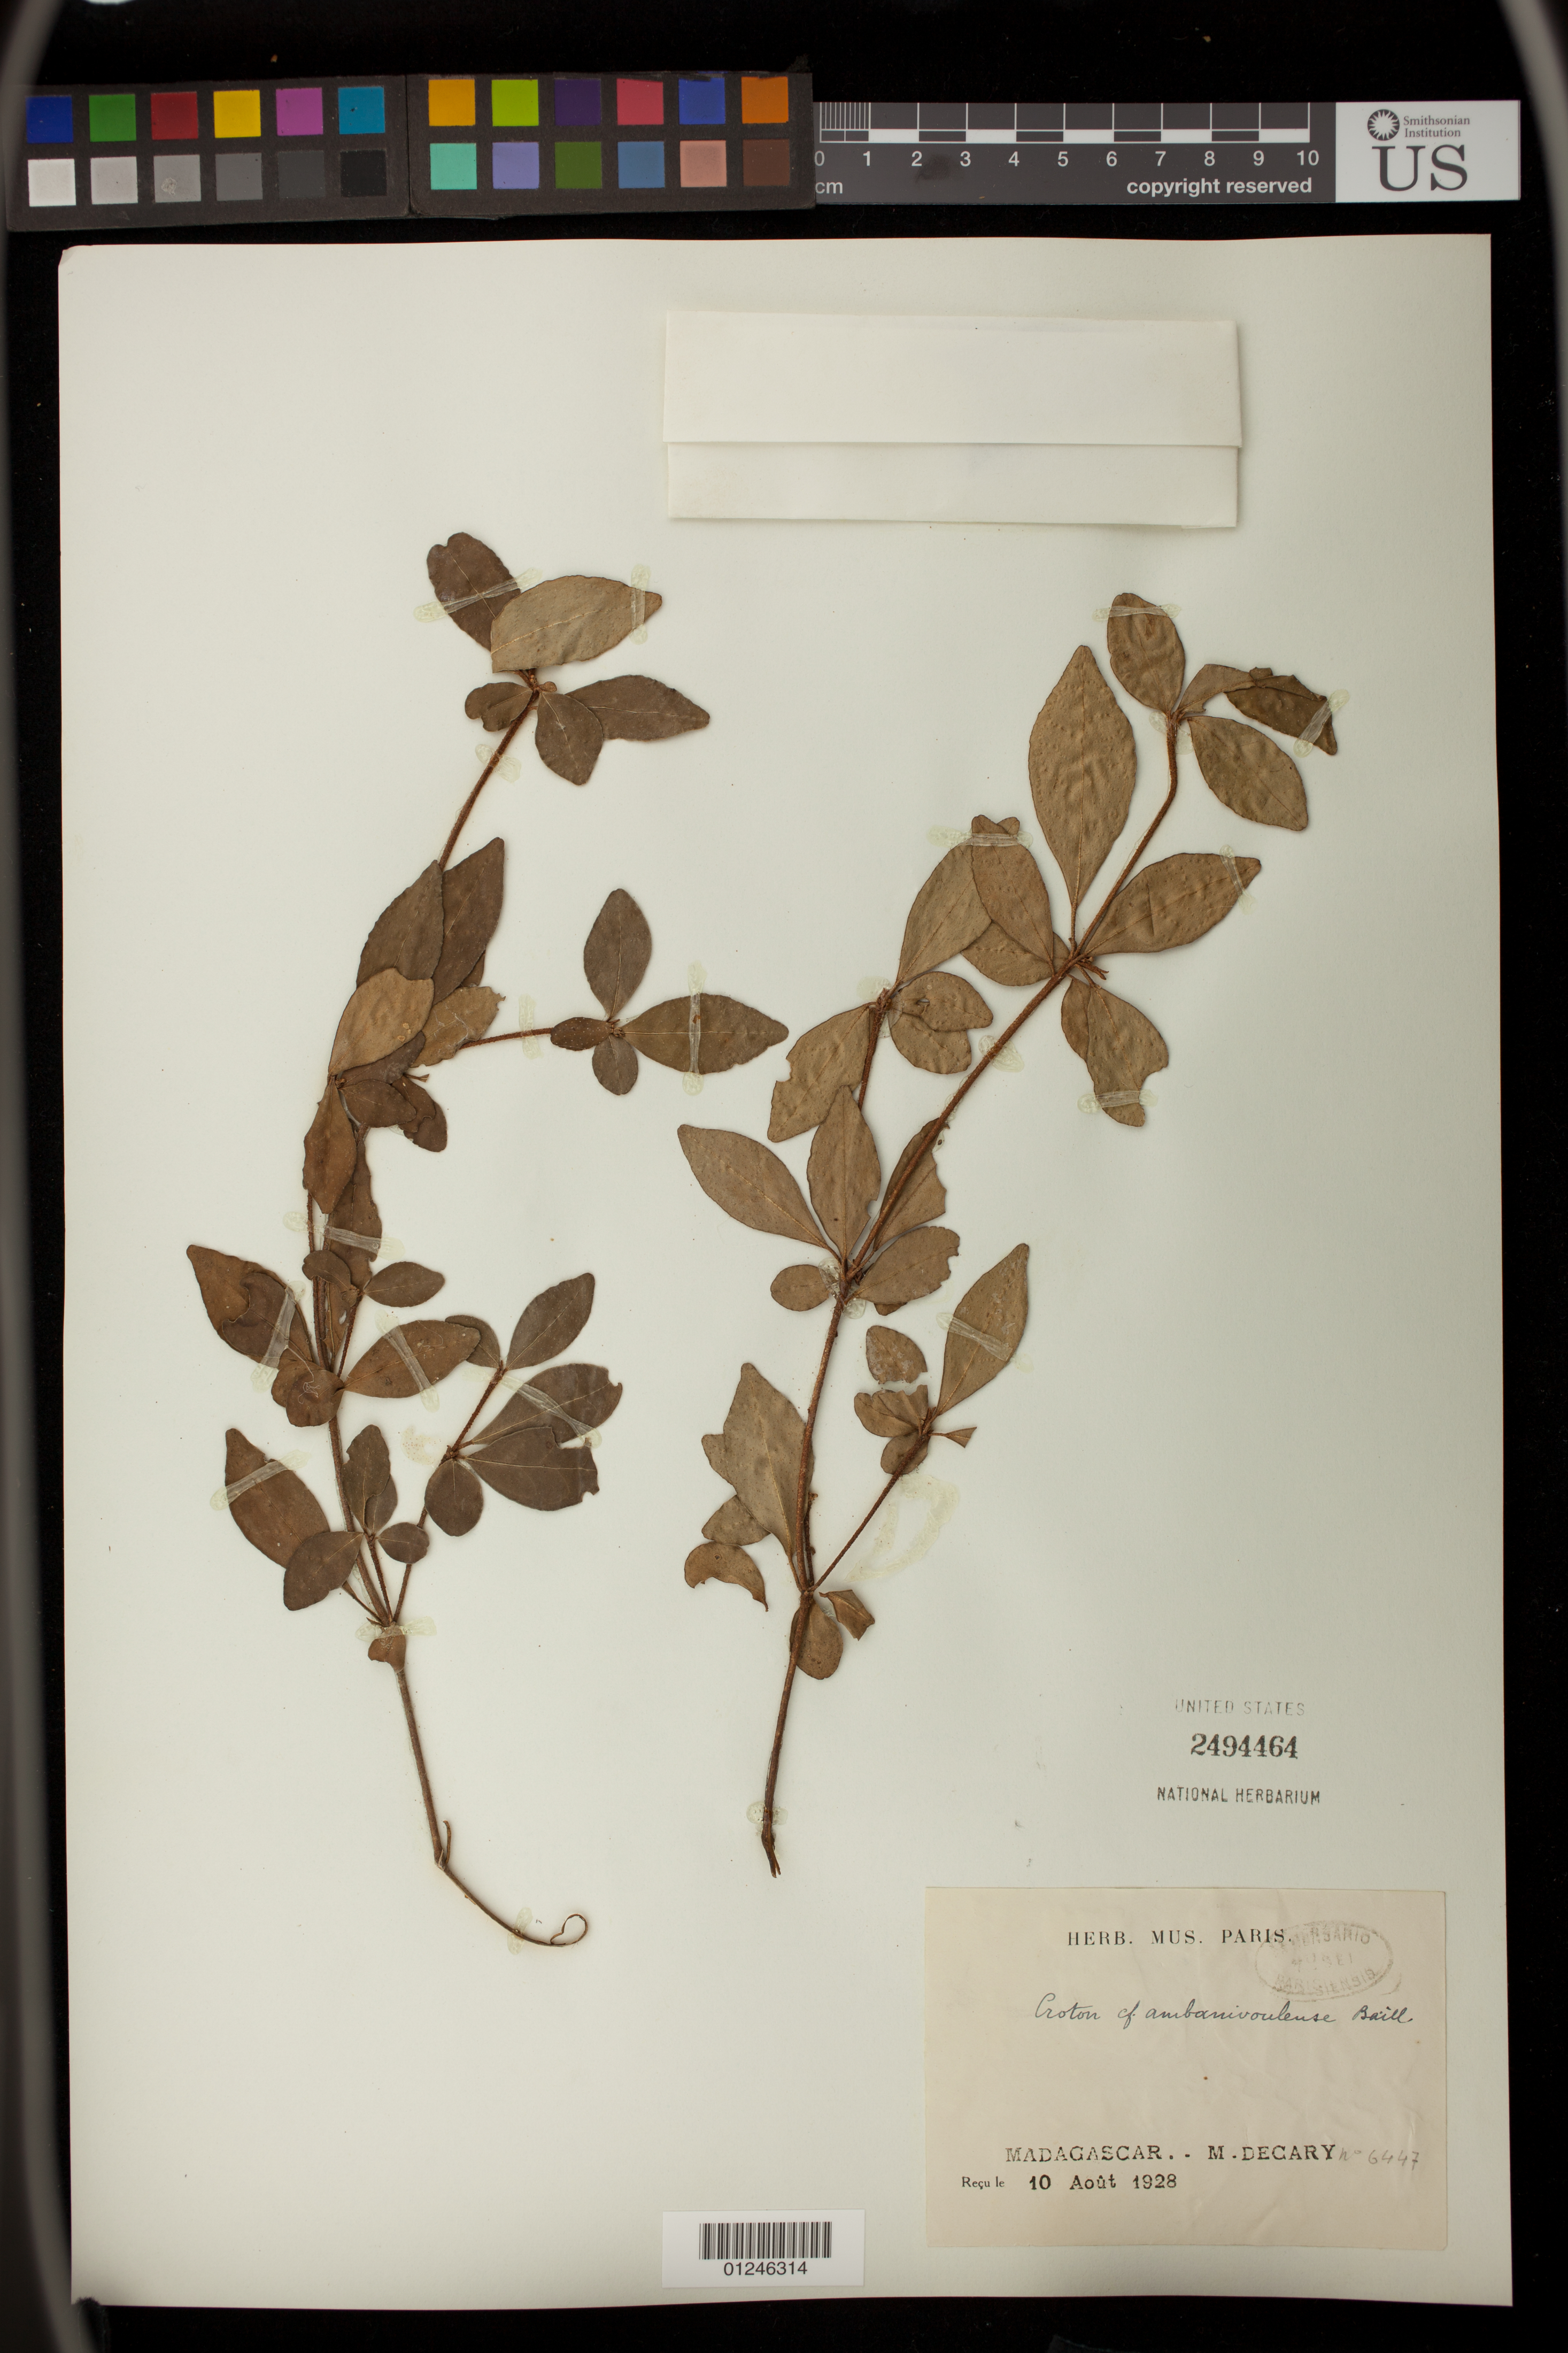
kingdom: Plantae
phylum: Tracheophyta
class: Magnoliopsida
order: Malpighiales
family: Euphorbiaceae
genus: Croton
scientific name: Croton ambanivolense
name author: Baill.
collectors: R. Decary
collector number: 6447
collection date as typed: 10 Aug 1928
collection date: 1928-08-10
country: Madagascar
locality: Ambila.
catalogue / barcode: US 2494464